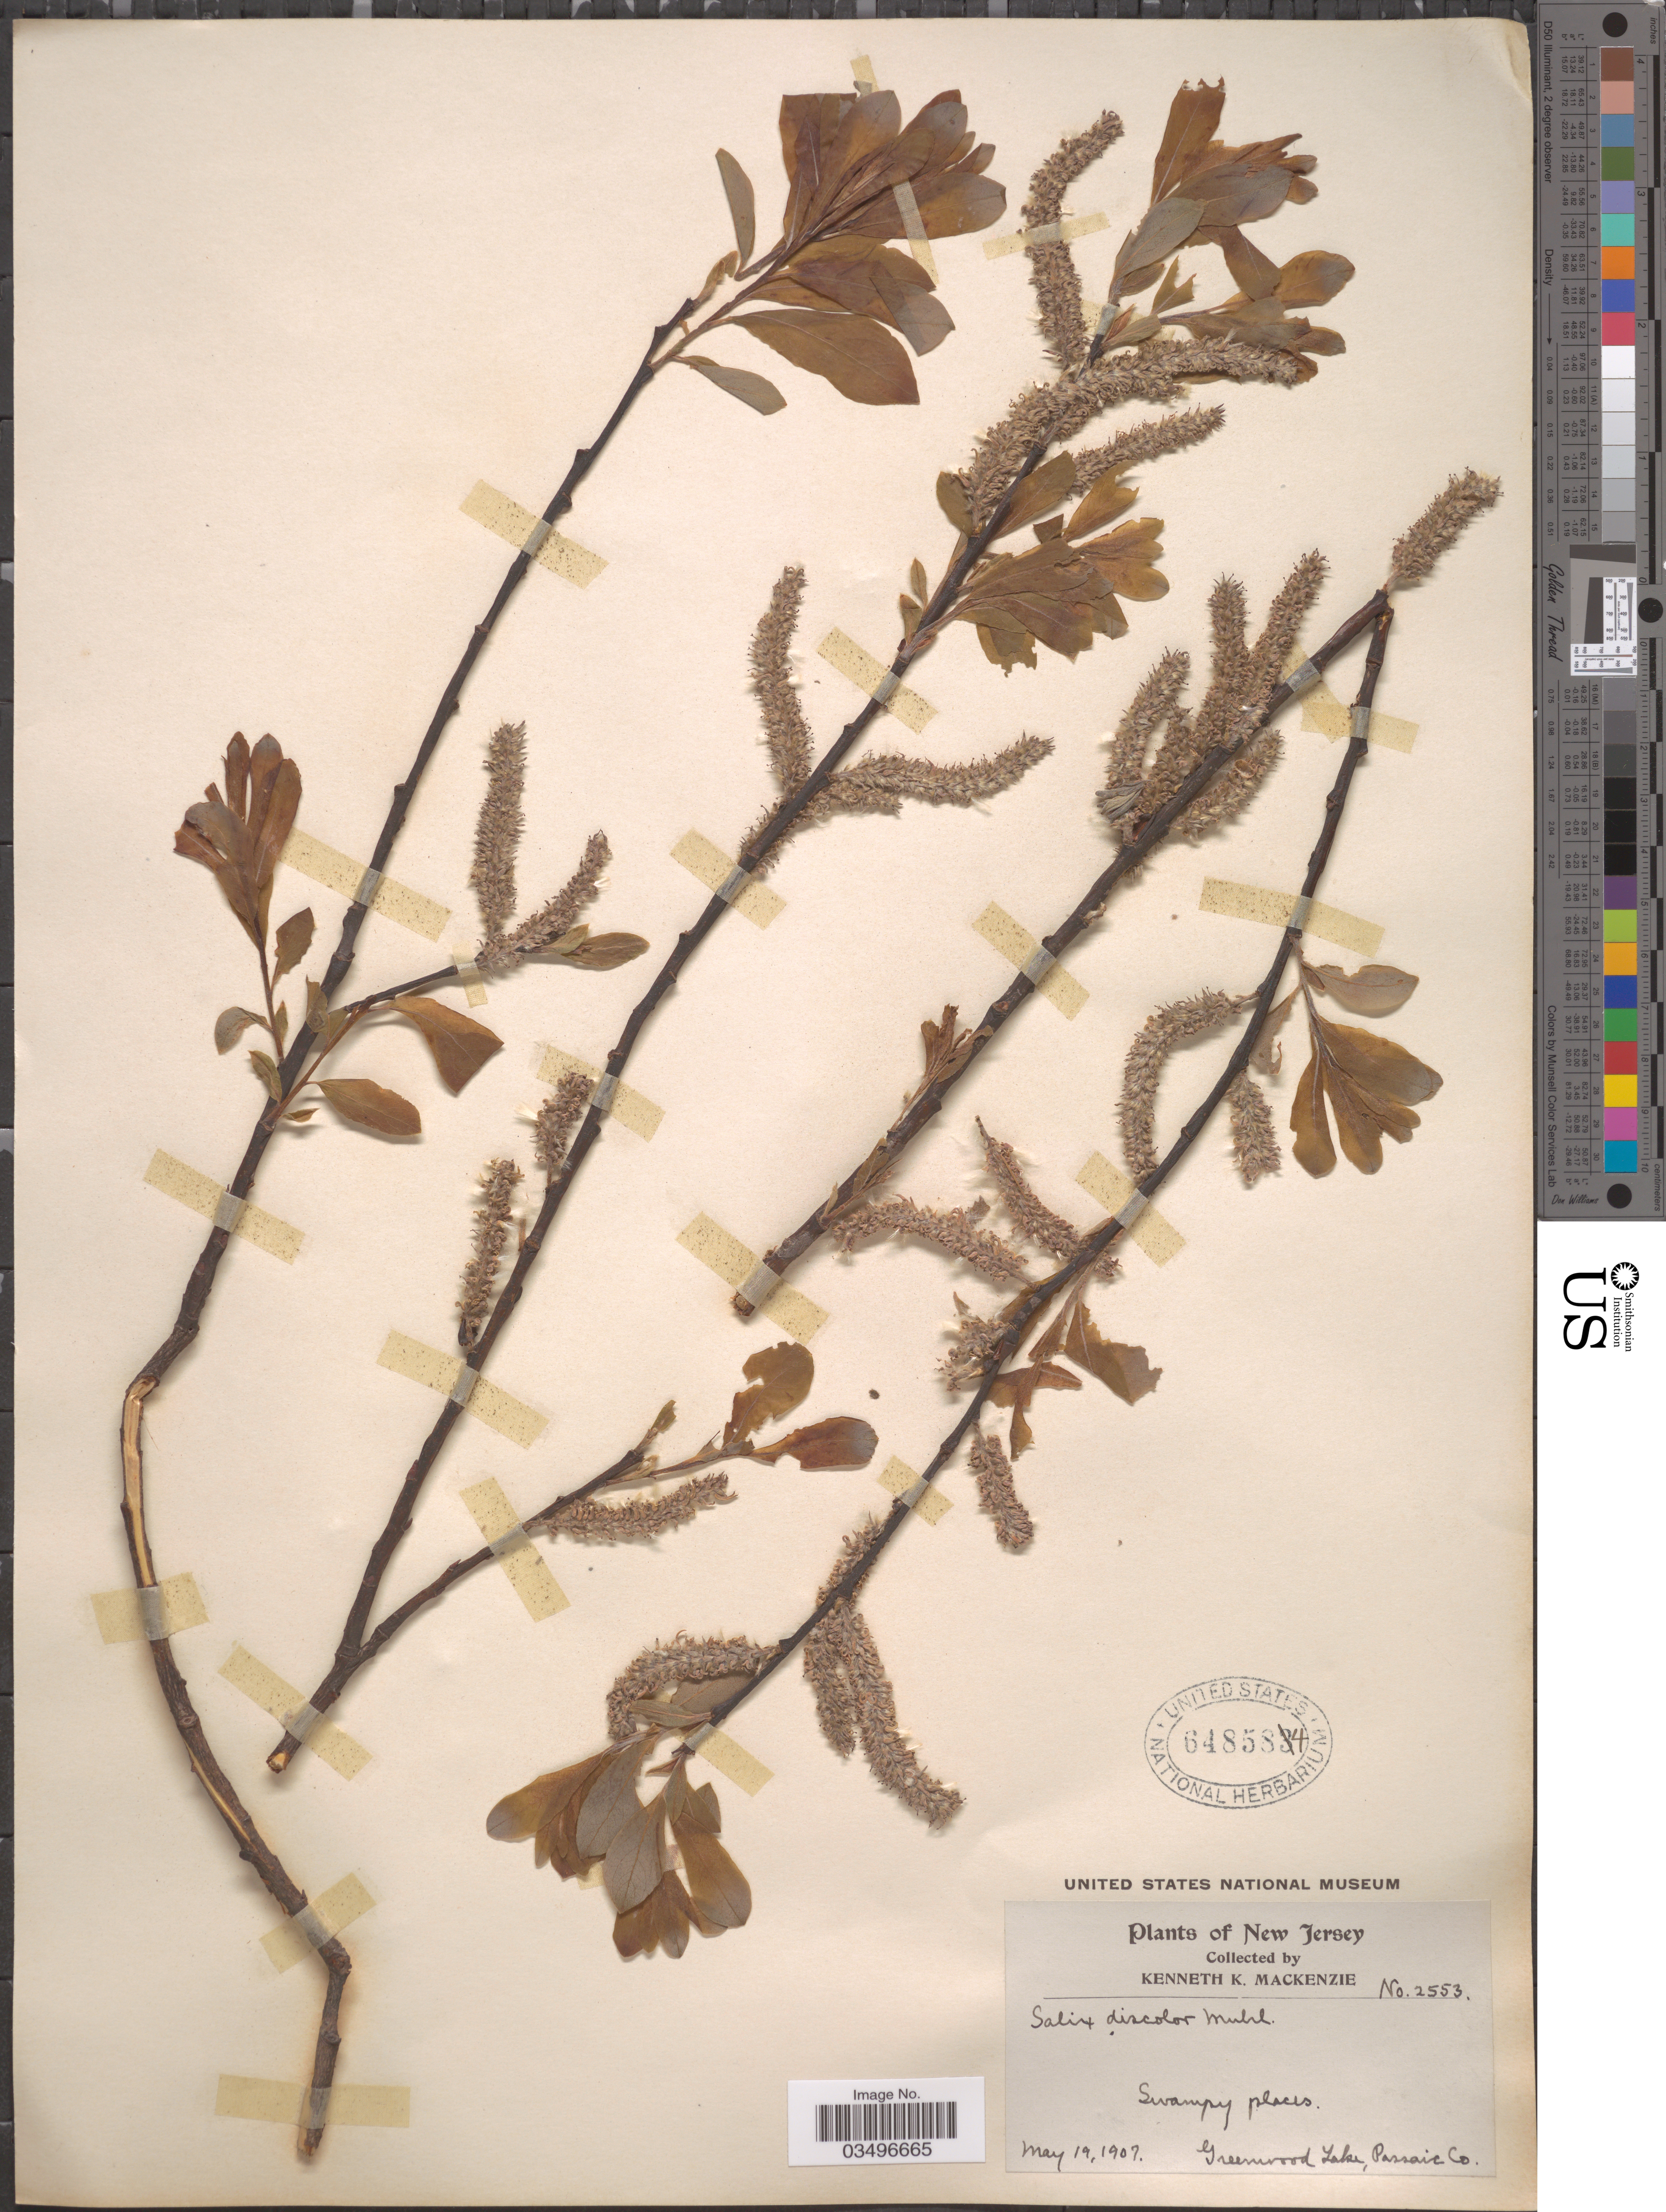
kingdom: Plantae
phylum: Tracheophyta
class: Magnoliopsida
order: Malpighiales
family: Salicaceae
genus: Salix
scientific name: Salix discolor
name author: Muhl.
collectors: K. K. Mackenzie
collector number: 2553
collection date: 1907-05-19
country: United States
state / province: New Jersey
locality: Greenwood Lake, Passaic Co.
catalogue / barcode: US 648584